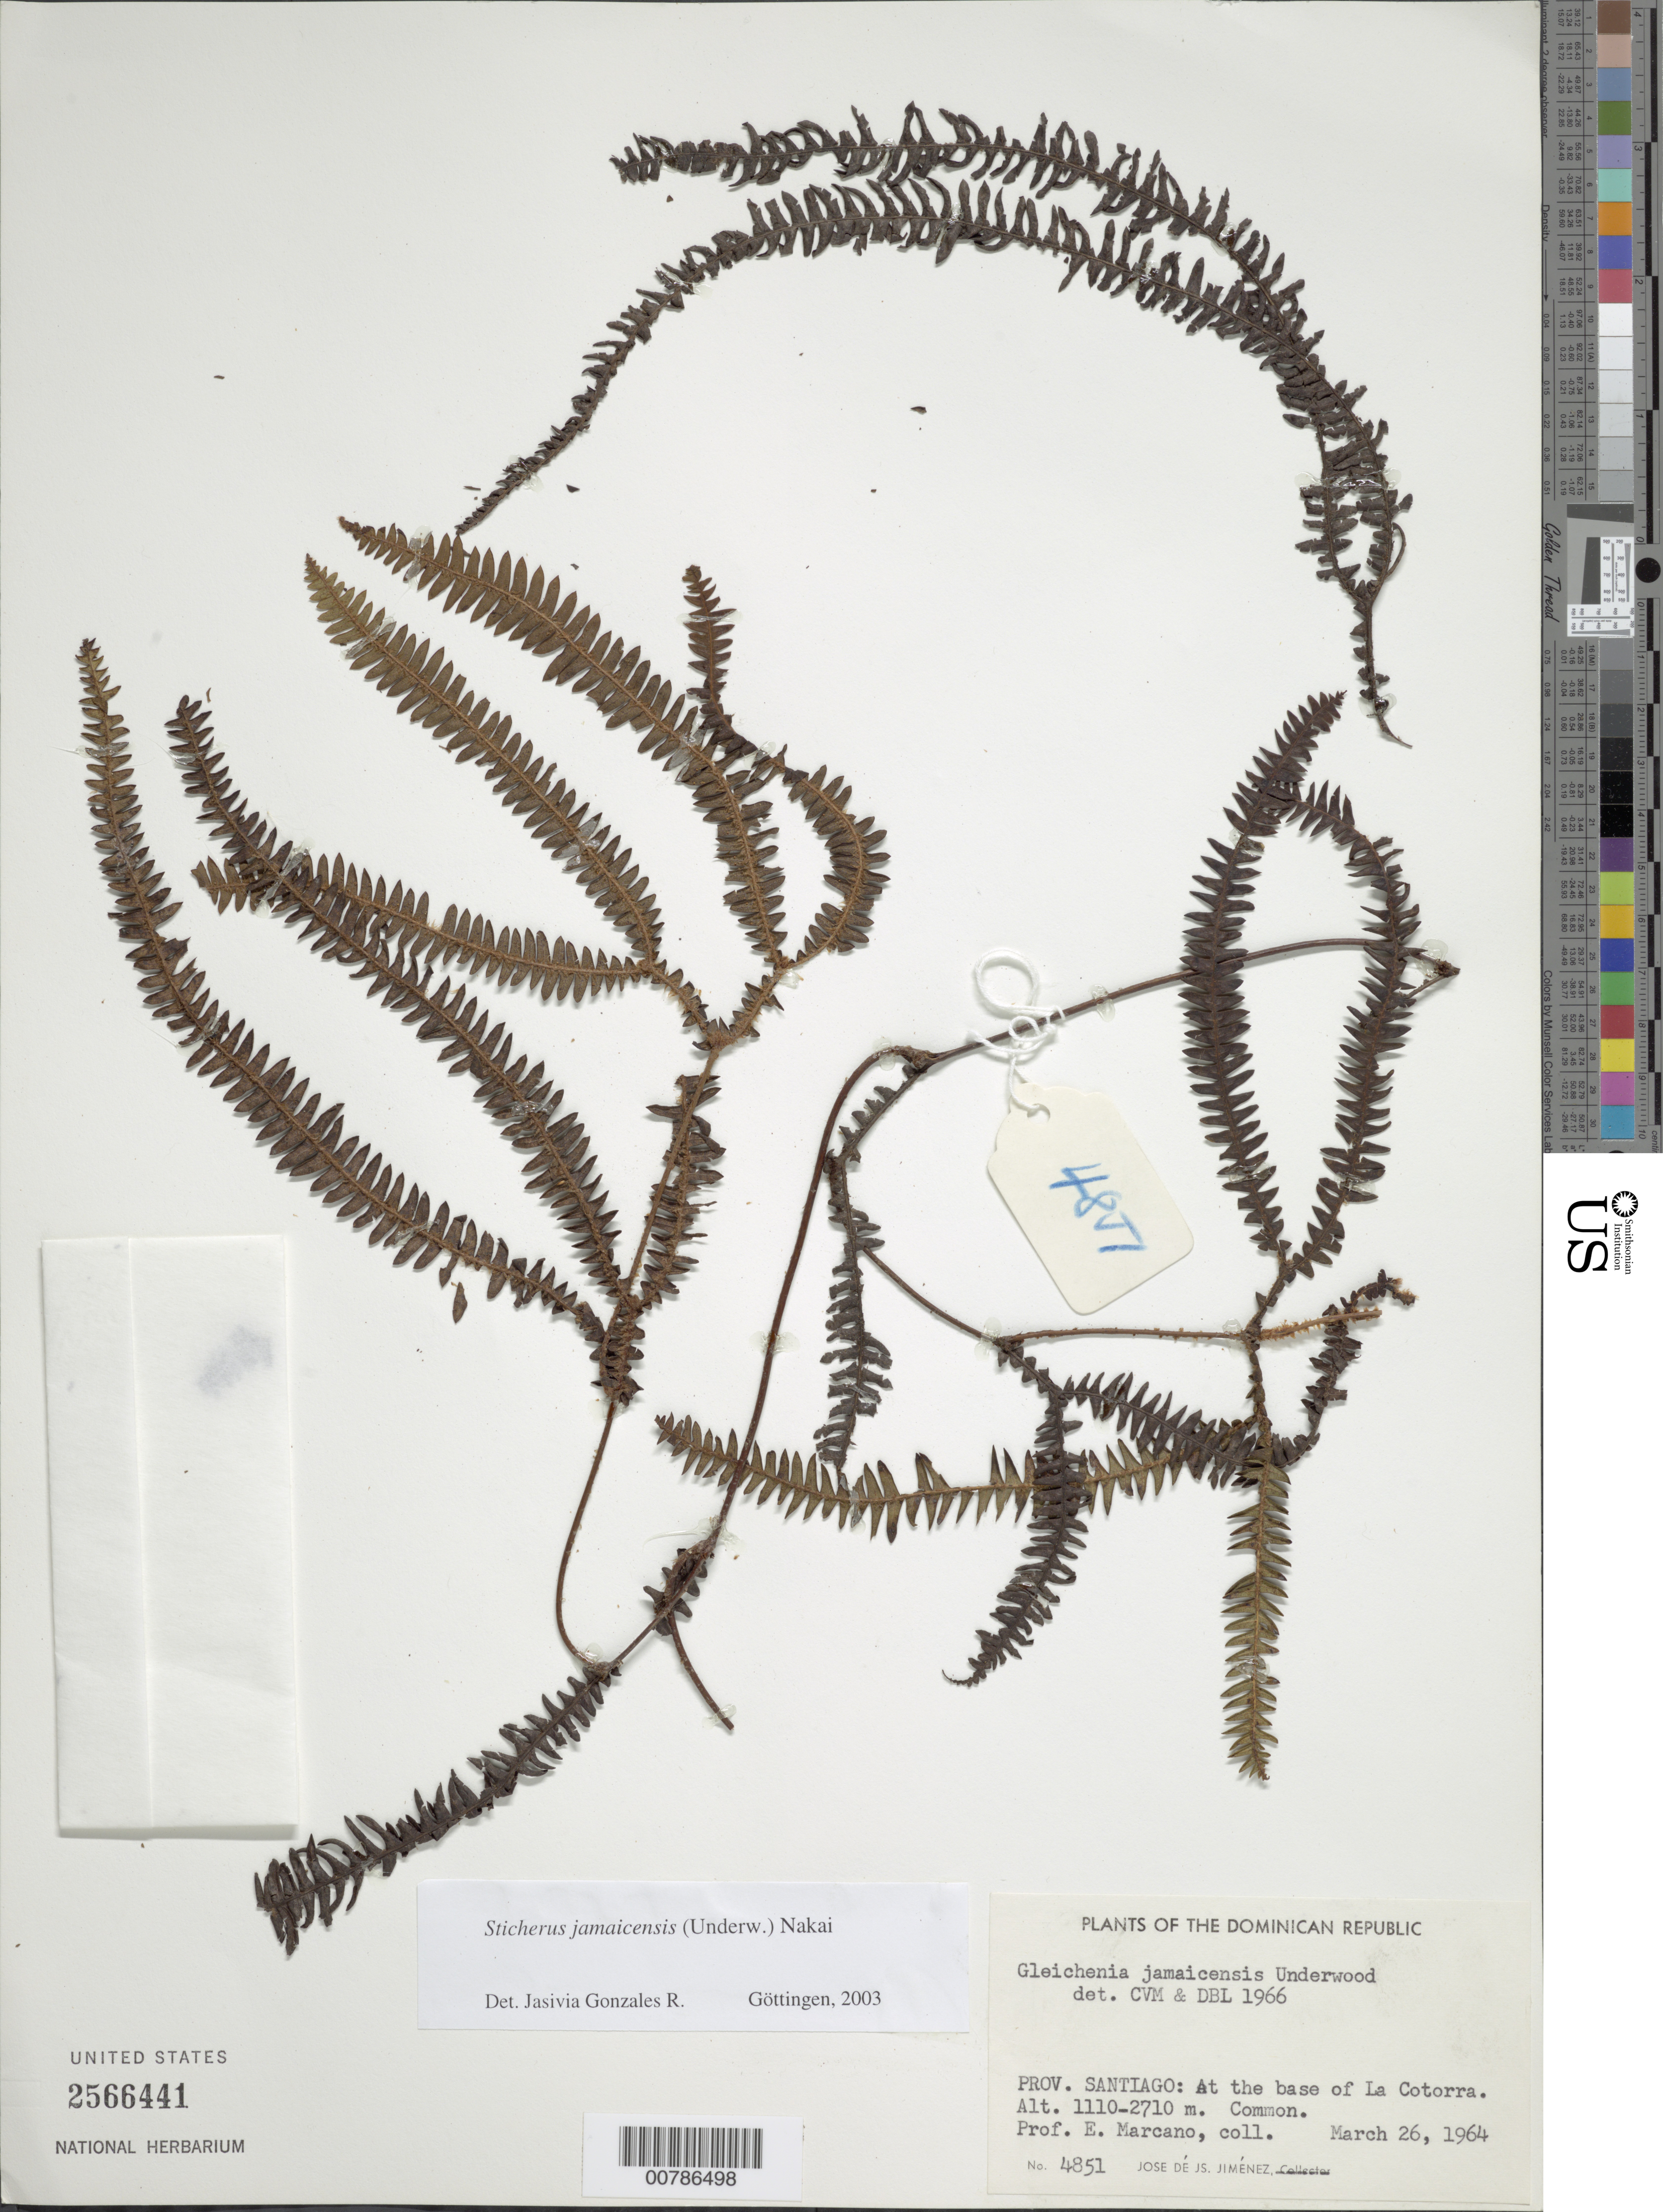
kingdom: Plantae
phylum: Tracheophyta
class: Polypodiopsida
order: Gleicheniales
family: Gleicheniaceae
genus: Sticherus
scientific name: Sticherus jamaicensis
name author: (Underw.) Nakai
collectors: E. J. Marcano F.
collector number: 4851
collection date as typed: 26 Mar 1964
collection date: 1964-03-26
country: Dominican Republic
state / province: Santiago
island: Hispaniola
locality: La Cotorra, at base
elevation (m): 1110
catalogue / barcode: US 2566441